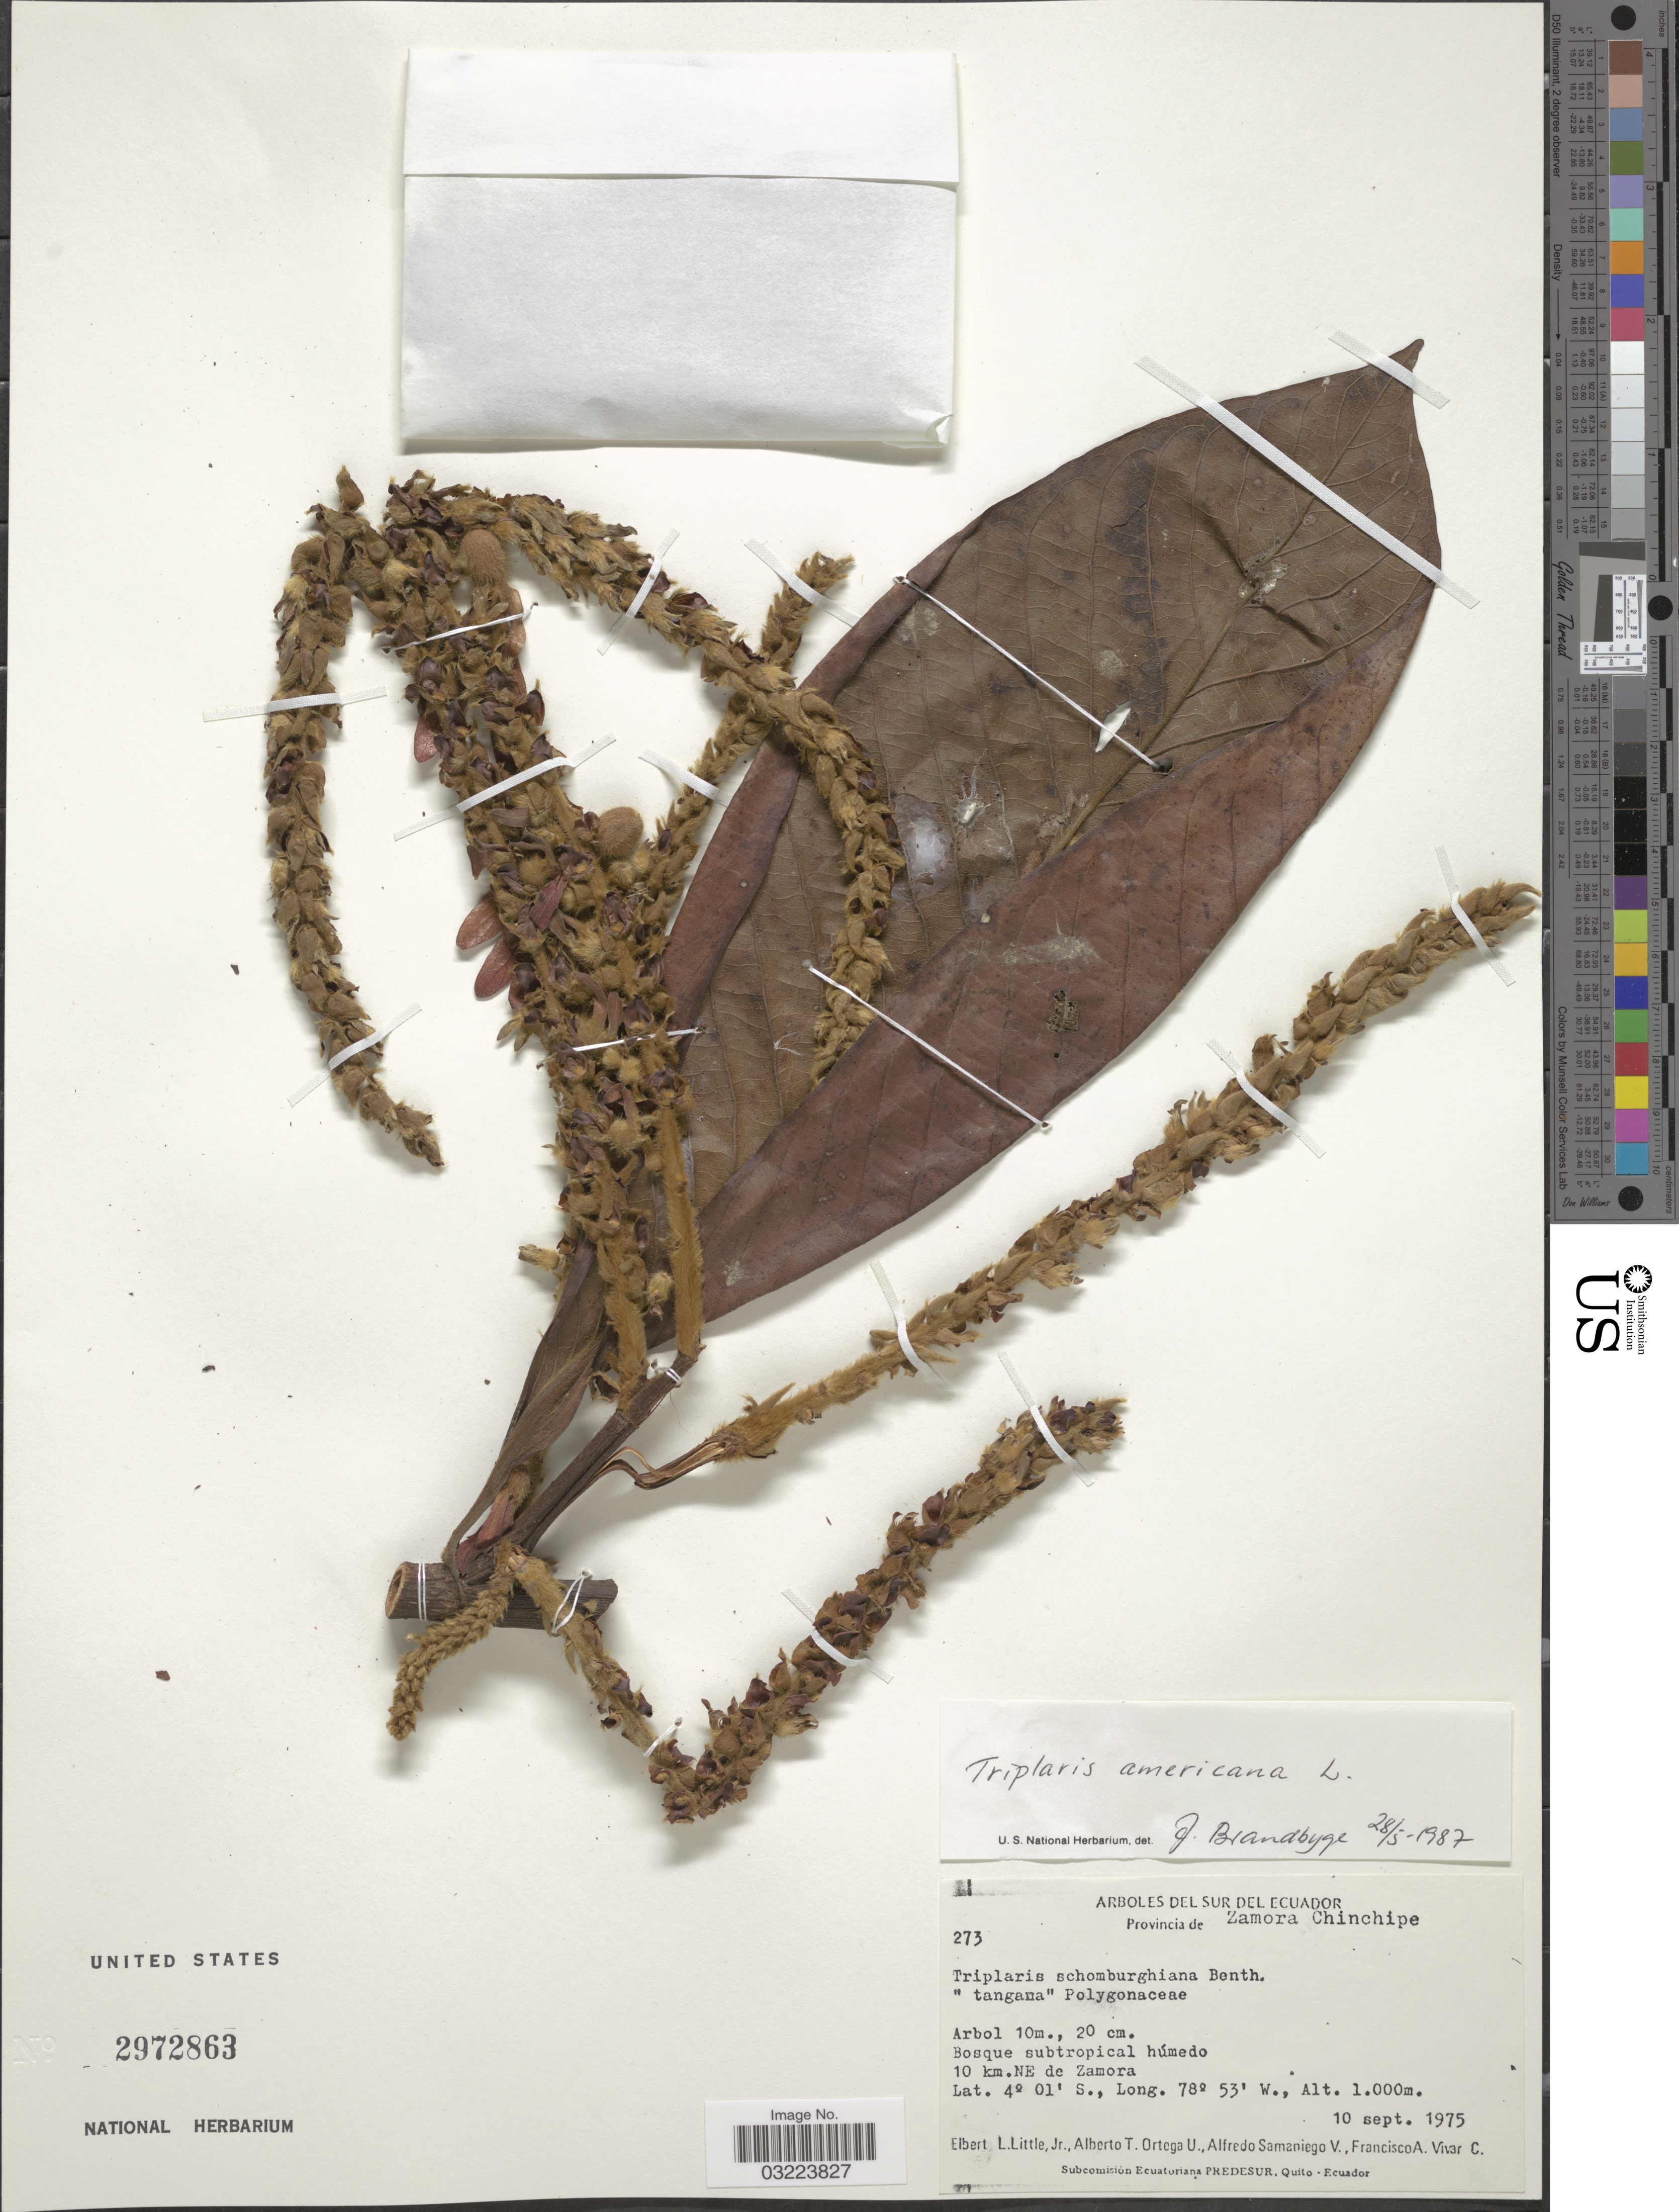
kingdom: Plantae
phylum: Tracheophyta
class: Magnoliopsida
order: Caryophyllales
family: Polygonaceae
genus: Triplaris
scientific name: Triplaris americana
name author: L.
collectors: E. L. Little, A. T. Ortega U., A. V. Samaniego & F. A. Vivar C.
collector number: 273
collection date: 1975-09-10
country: Ecuador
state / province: Zamora-Chinchipe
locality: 10 km. NE de Zamora.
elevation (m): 1000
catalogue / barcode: US 2972863